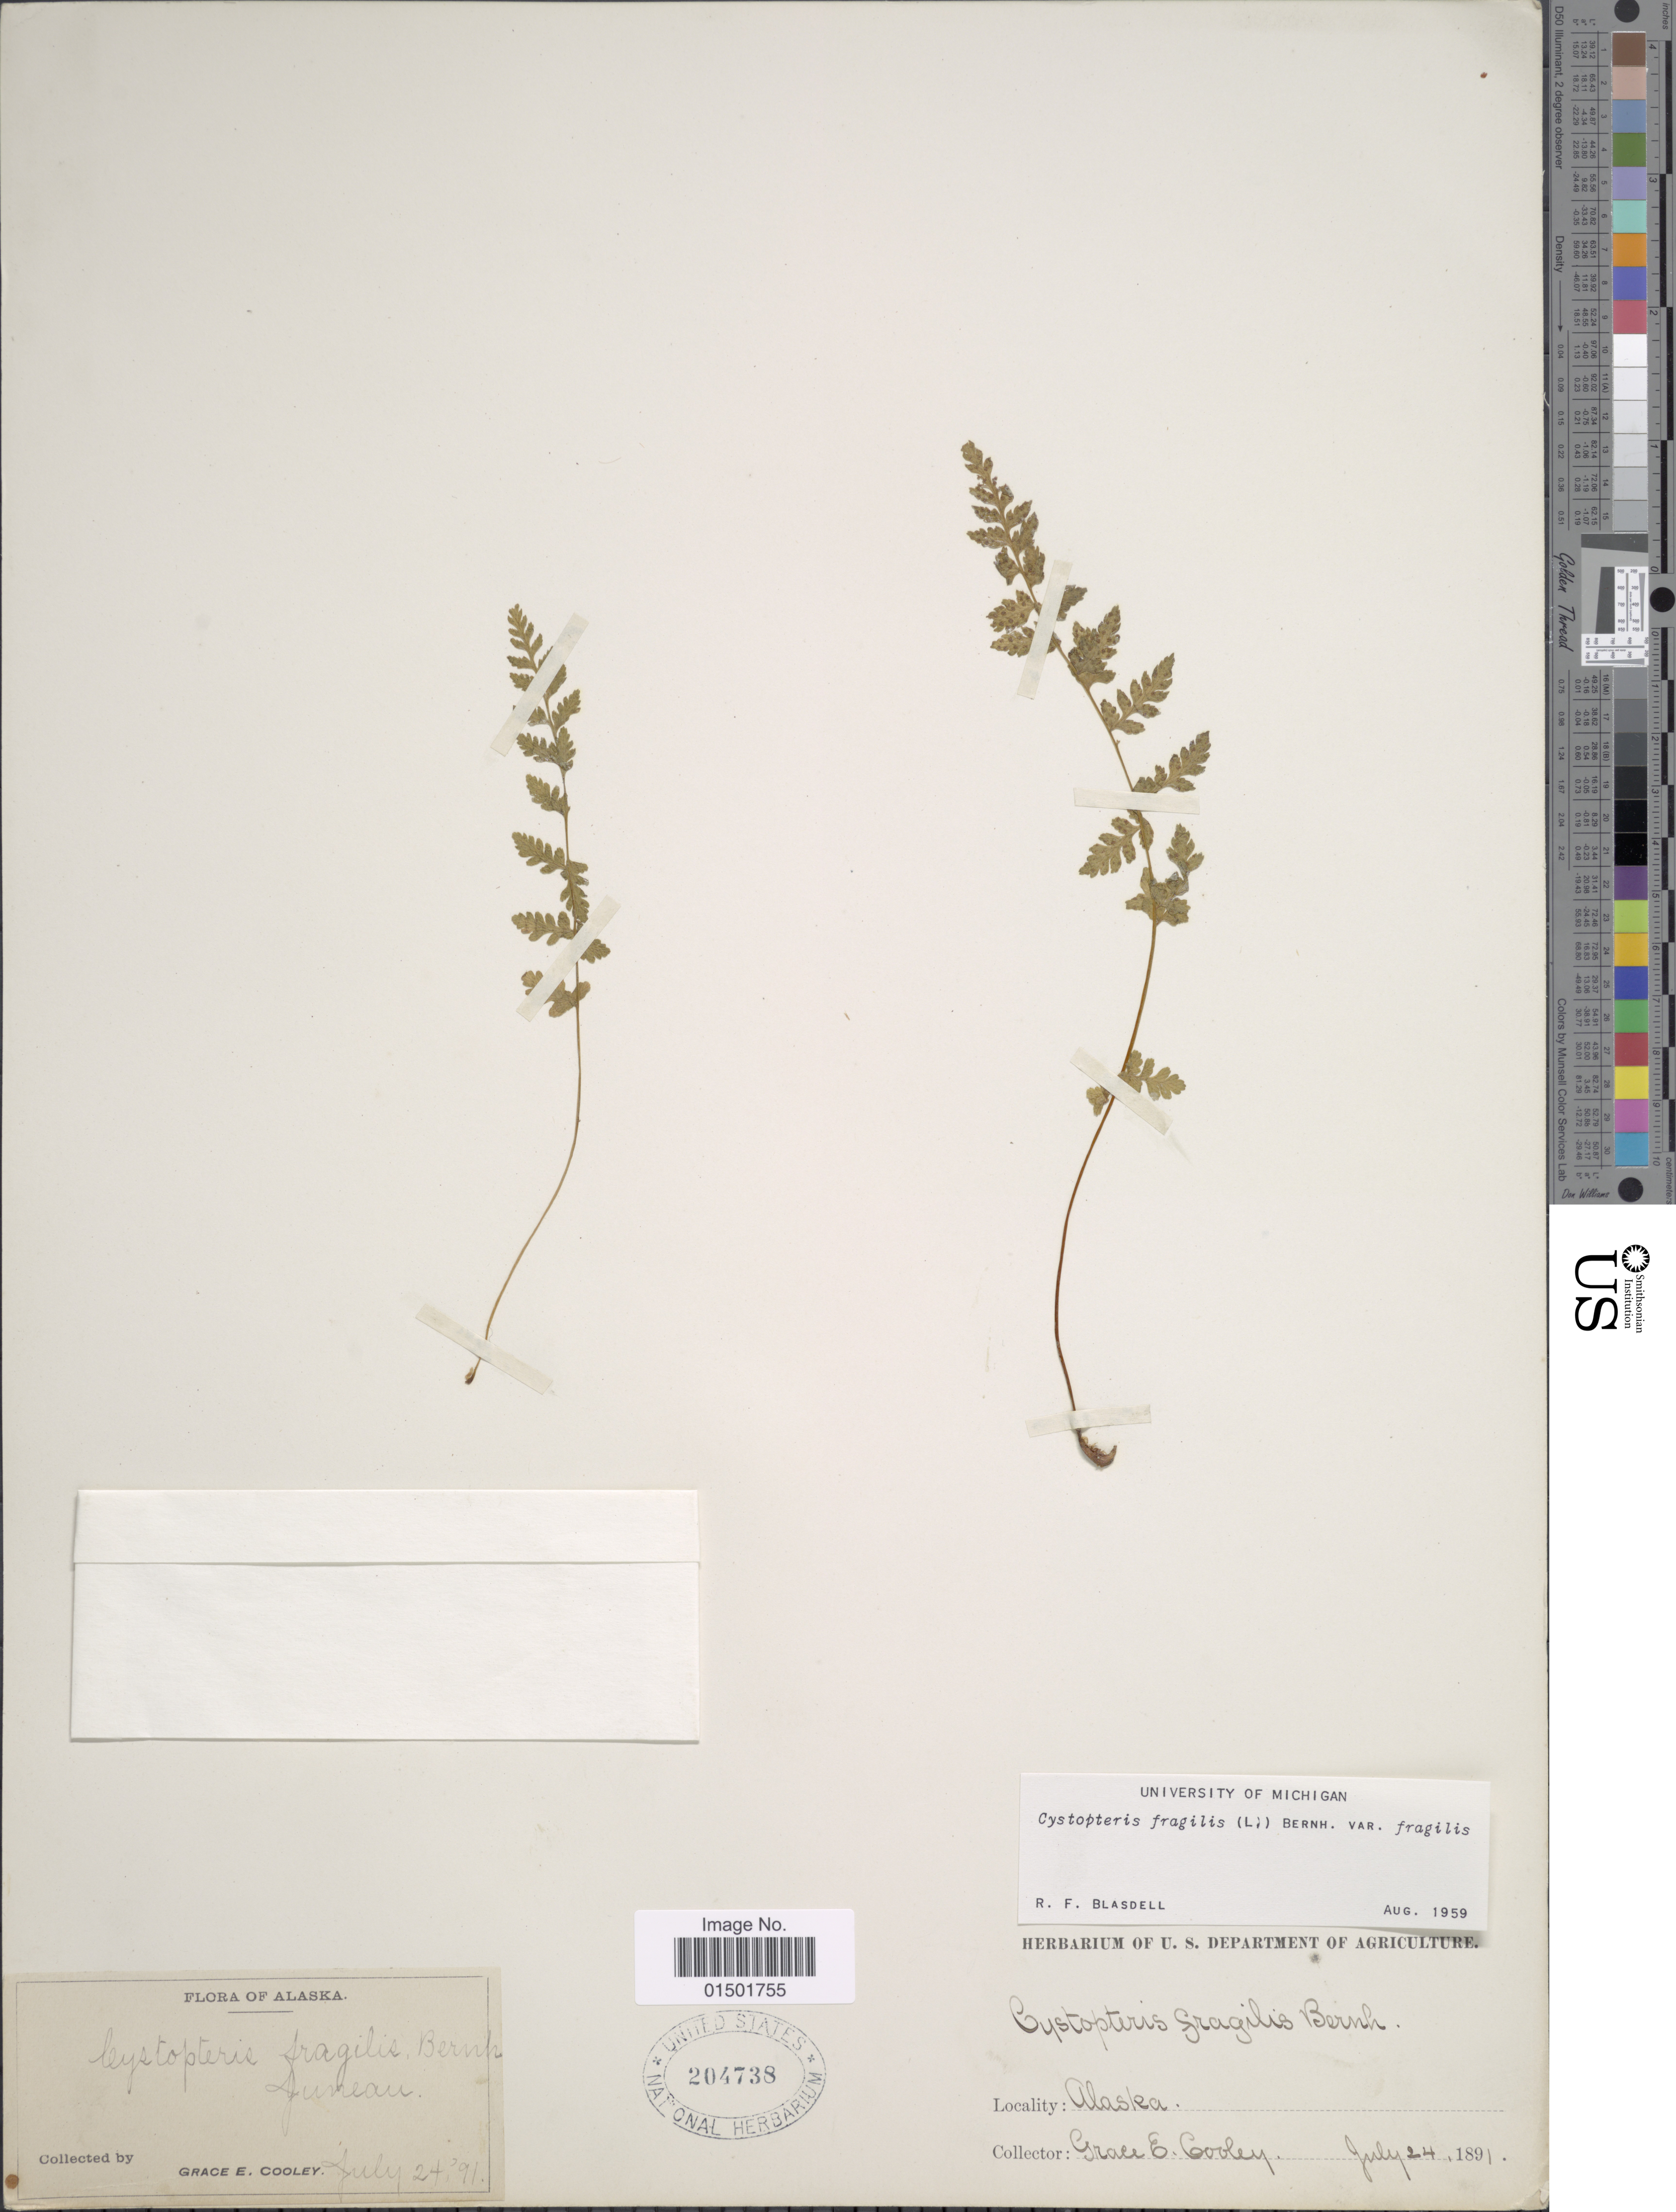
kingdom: Plantae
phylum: Tracheophyta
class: Polypodiopsida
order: Polypodiales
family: Cystopteridaceae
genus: Cystopteris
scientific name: Cystopteris fragilis var. fragilis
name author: (L.) Bernh.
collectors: G. E. Cooley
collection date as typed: Transcribed d/m/y: 24/7/91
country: United States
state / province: Alaska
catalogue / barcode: US 204738